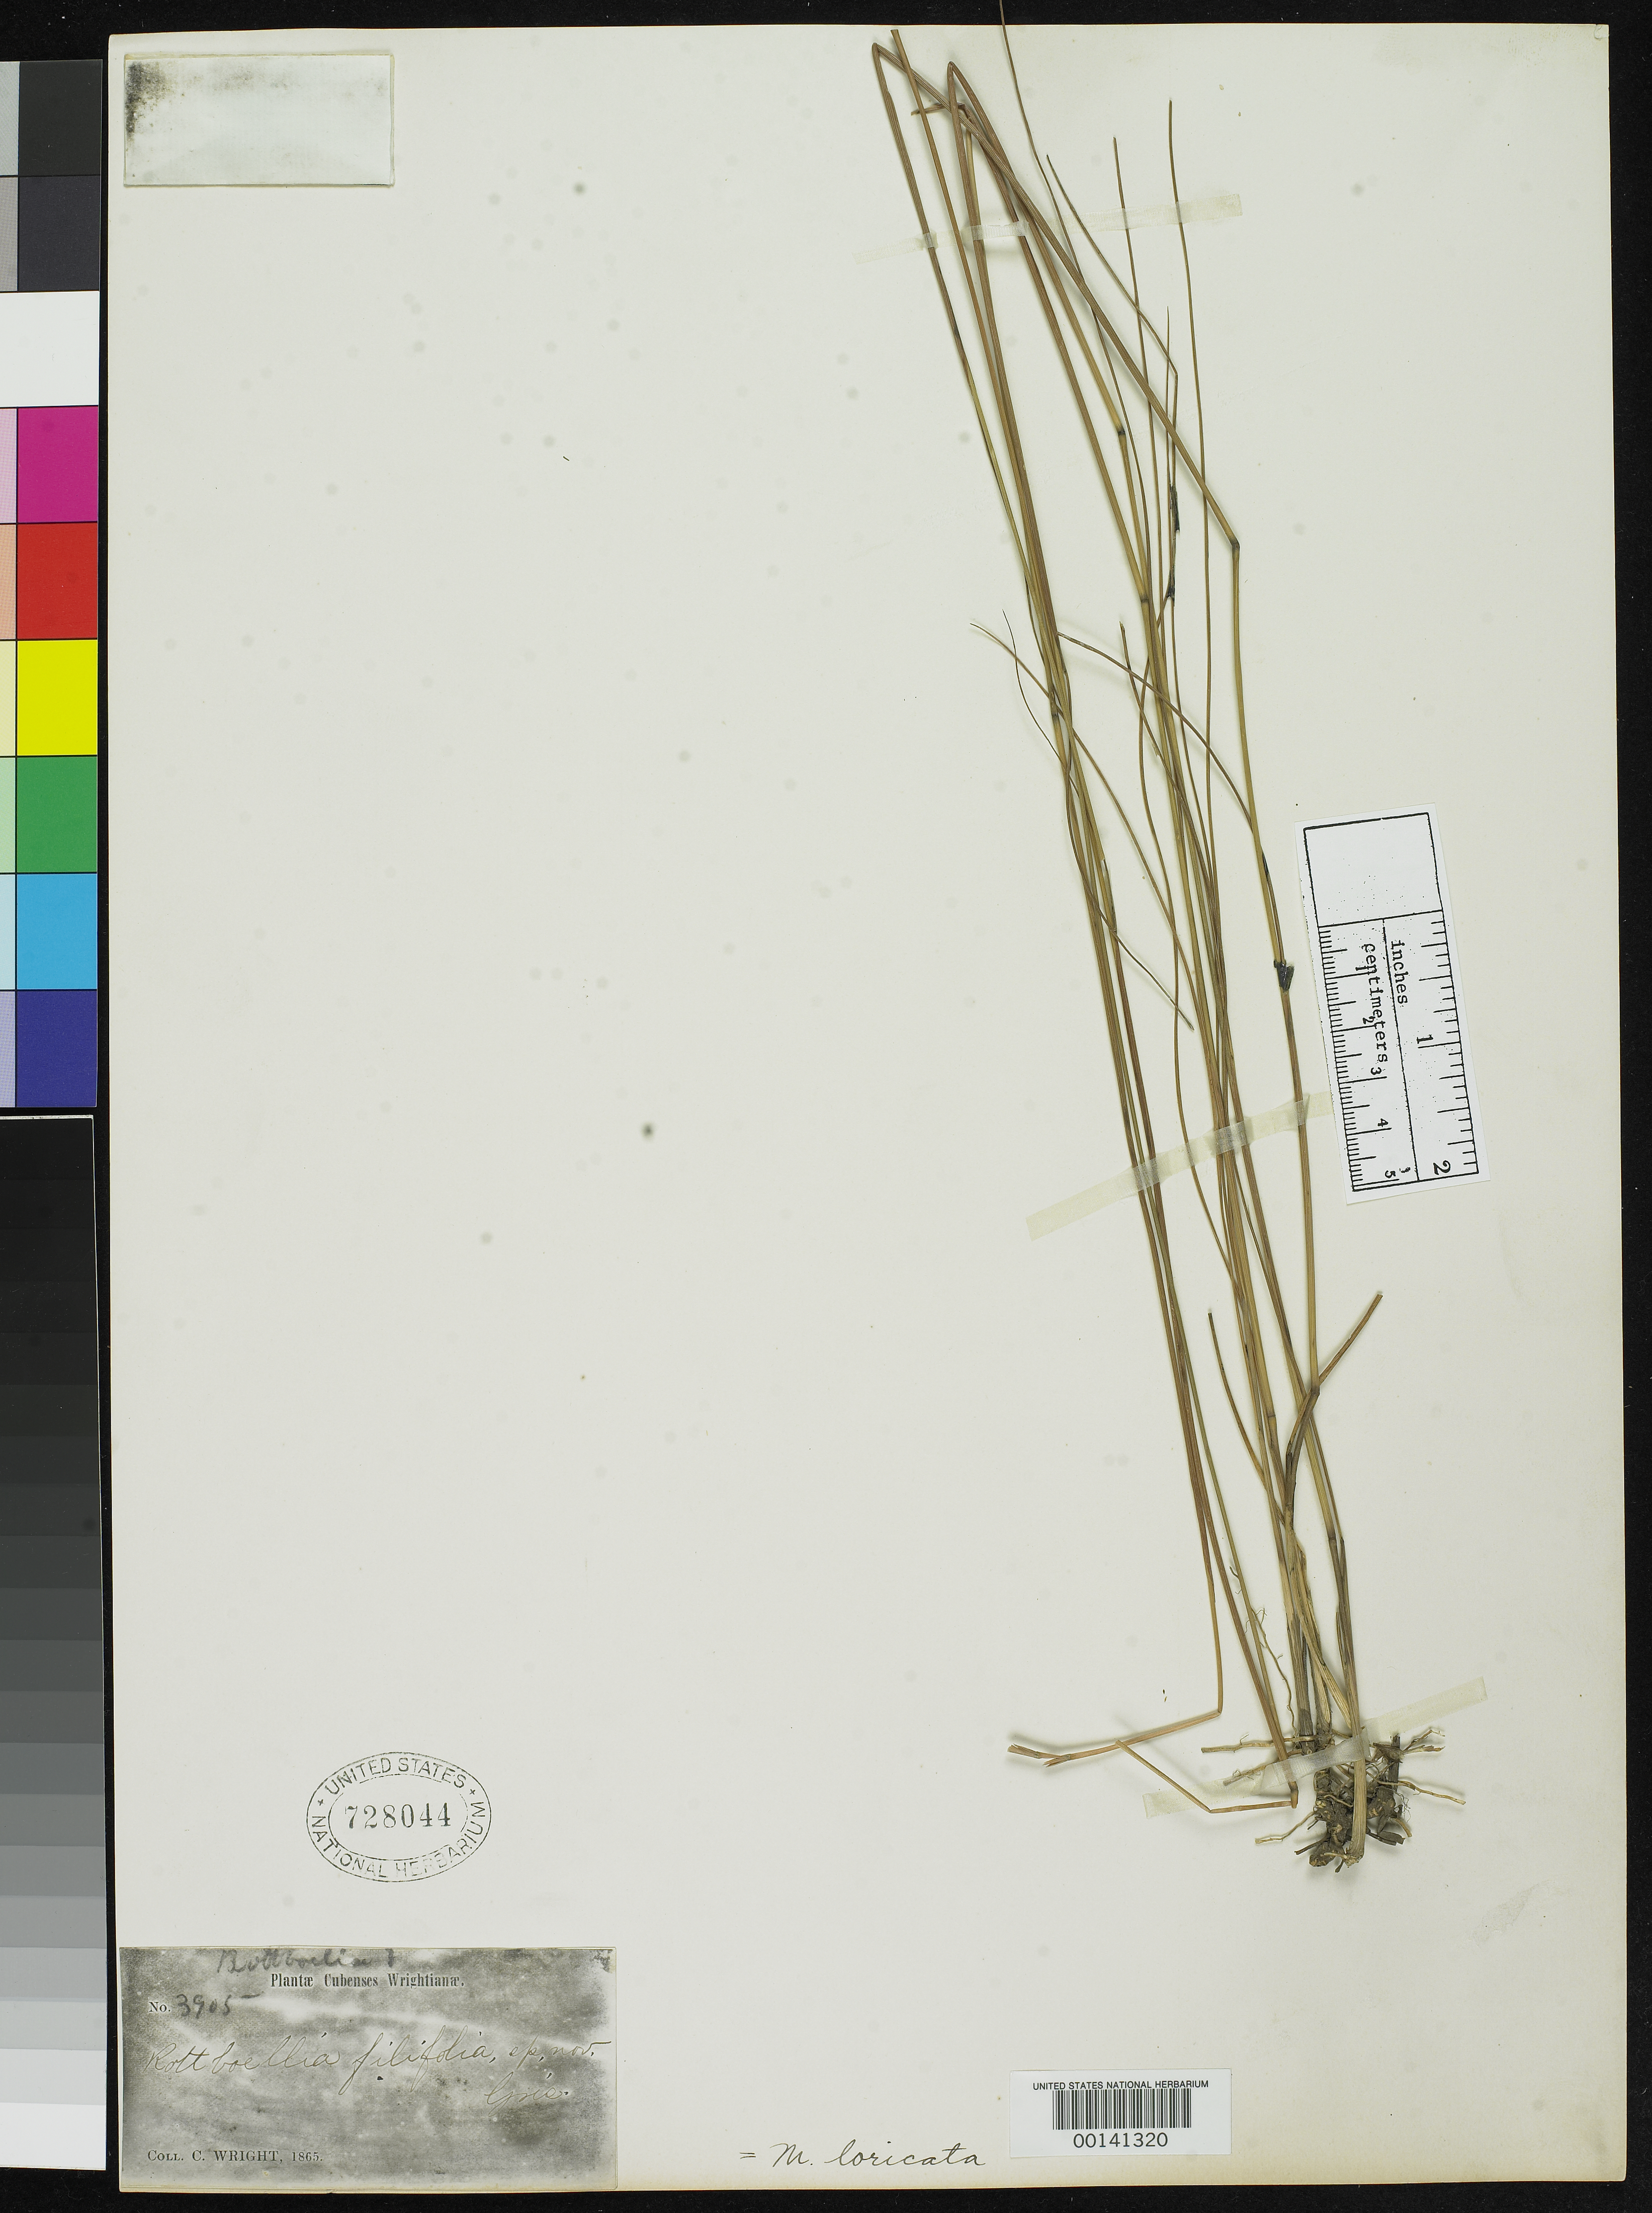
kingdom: Plantae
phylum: Tracheophyta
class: Liliopsida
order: Poales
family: Poaceae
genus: Rottboellia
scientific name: Rottboellia filifolia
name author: C. Wright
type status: Isotype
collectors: C. Wright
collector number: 3905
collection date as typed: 1865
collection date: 1865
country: Cuba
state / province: Pinar del Río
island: Greater Antilles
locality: Dayaniguas, Palacios.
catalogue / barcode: US 728044